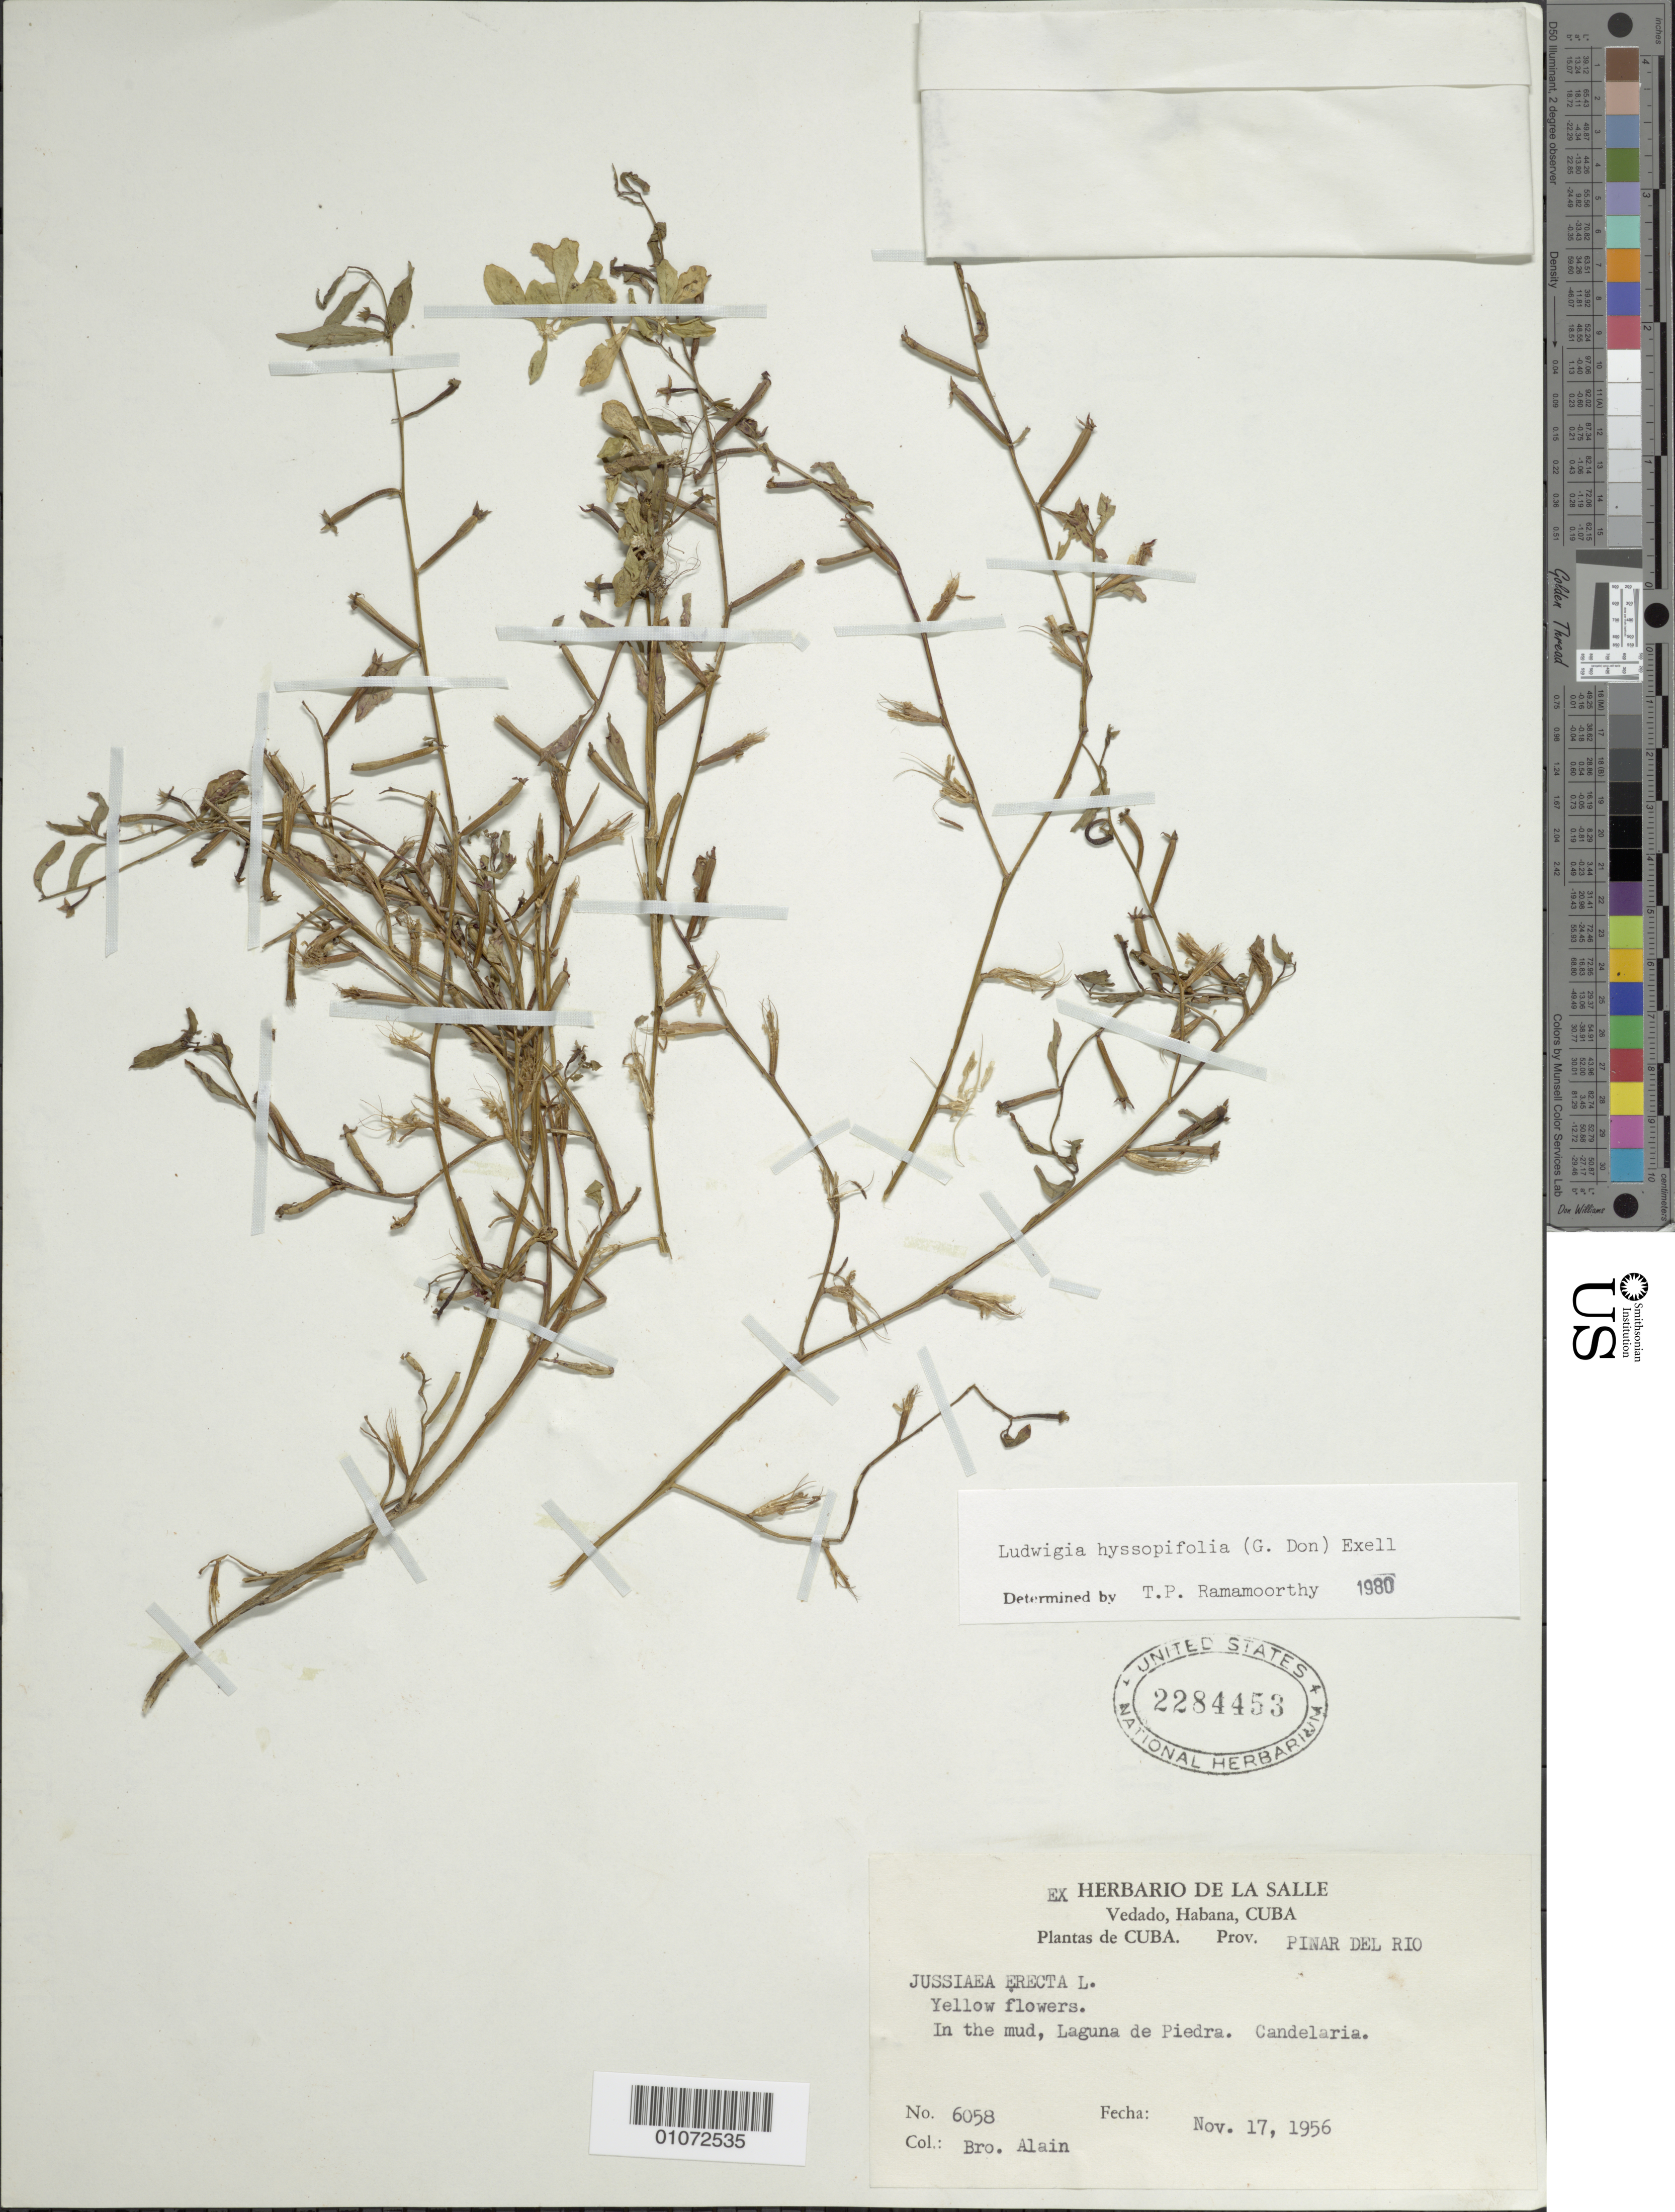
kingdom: Plantae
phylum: Tracheophyta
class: Magnoliopsida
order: Myrtales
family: Onagraceae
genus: Ludwigia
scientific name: Ludwigia hyssopifolia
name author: (G. Don) Exell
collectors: A. H. Liogier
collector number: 6058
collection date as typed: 17 Nov 1956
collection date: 1956-11-17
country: Cuba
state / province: Pinar del Rio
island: Cuba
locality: In the mud, Laguna de Piedra Candelaria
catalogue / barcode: US 2284453